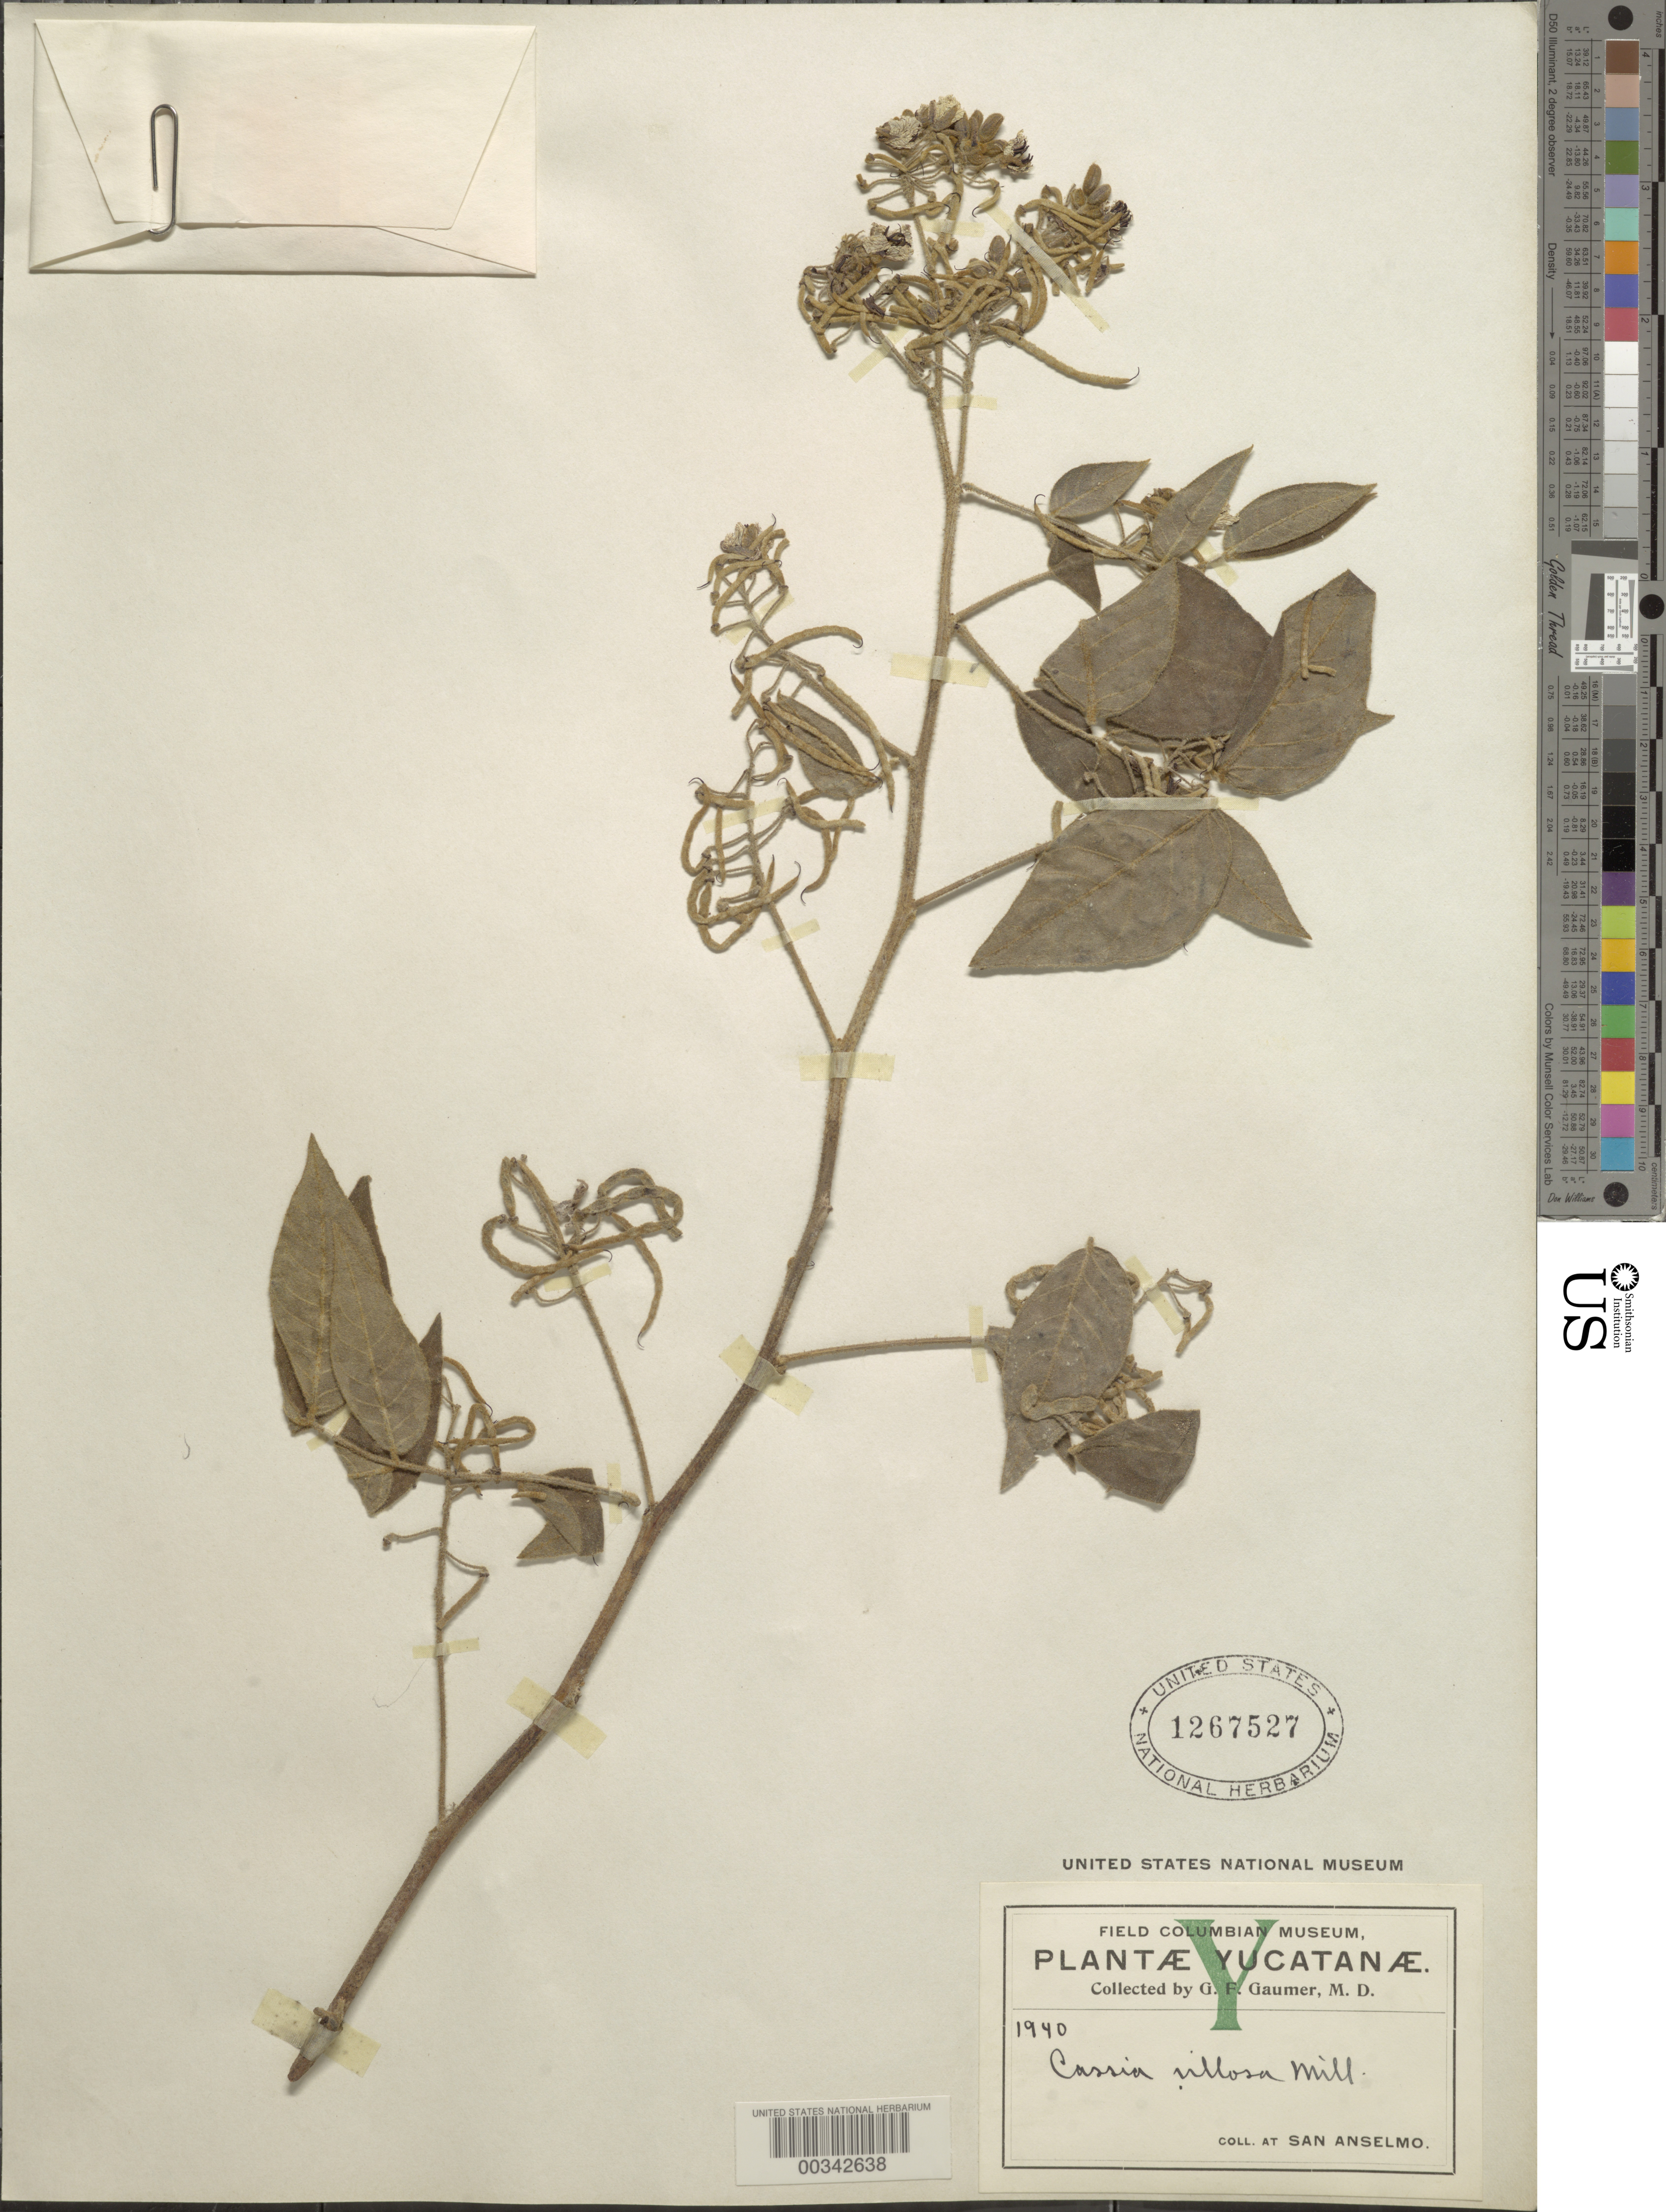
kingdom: Plantae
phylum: Tracheophyta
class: Magnoliopsida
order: Fabales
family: Fabaceae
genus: Senna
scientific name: Senna villosa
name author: (Mill.) H.S. Irwin & Barneby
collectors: G. F. Gaumer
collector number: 1940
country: Mexico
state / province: Yucatán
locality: San anselmo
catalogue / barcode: US 1267527